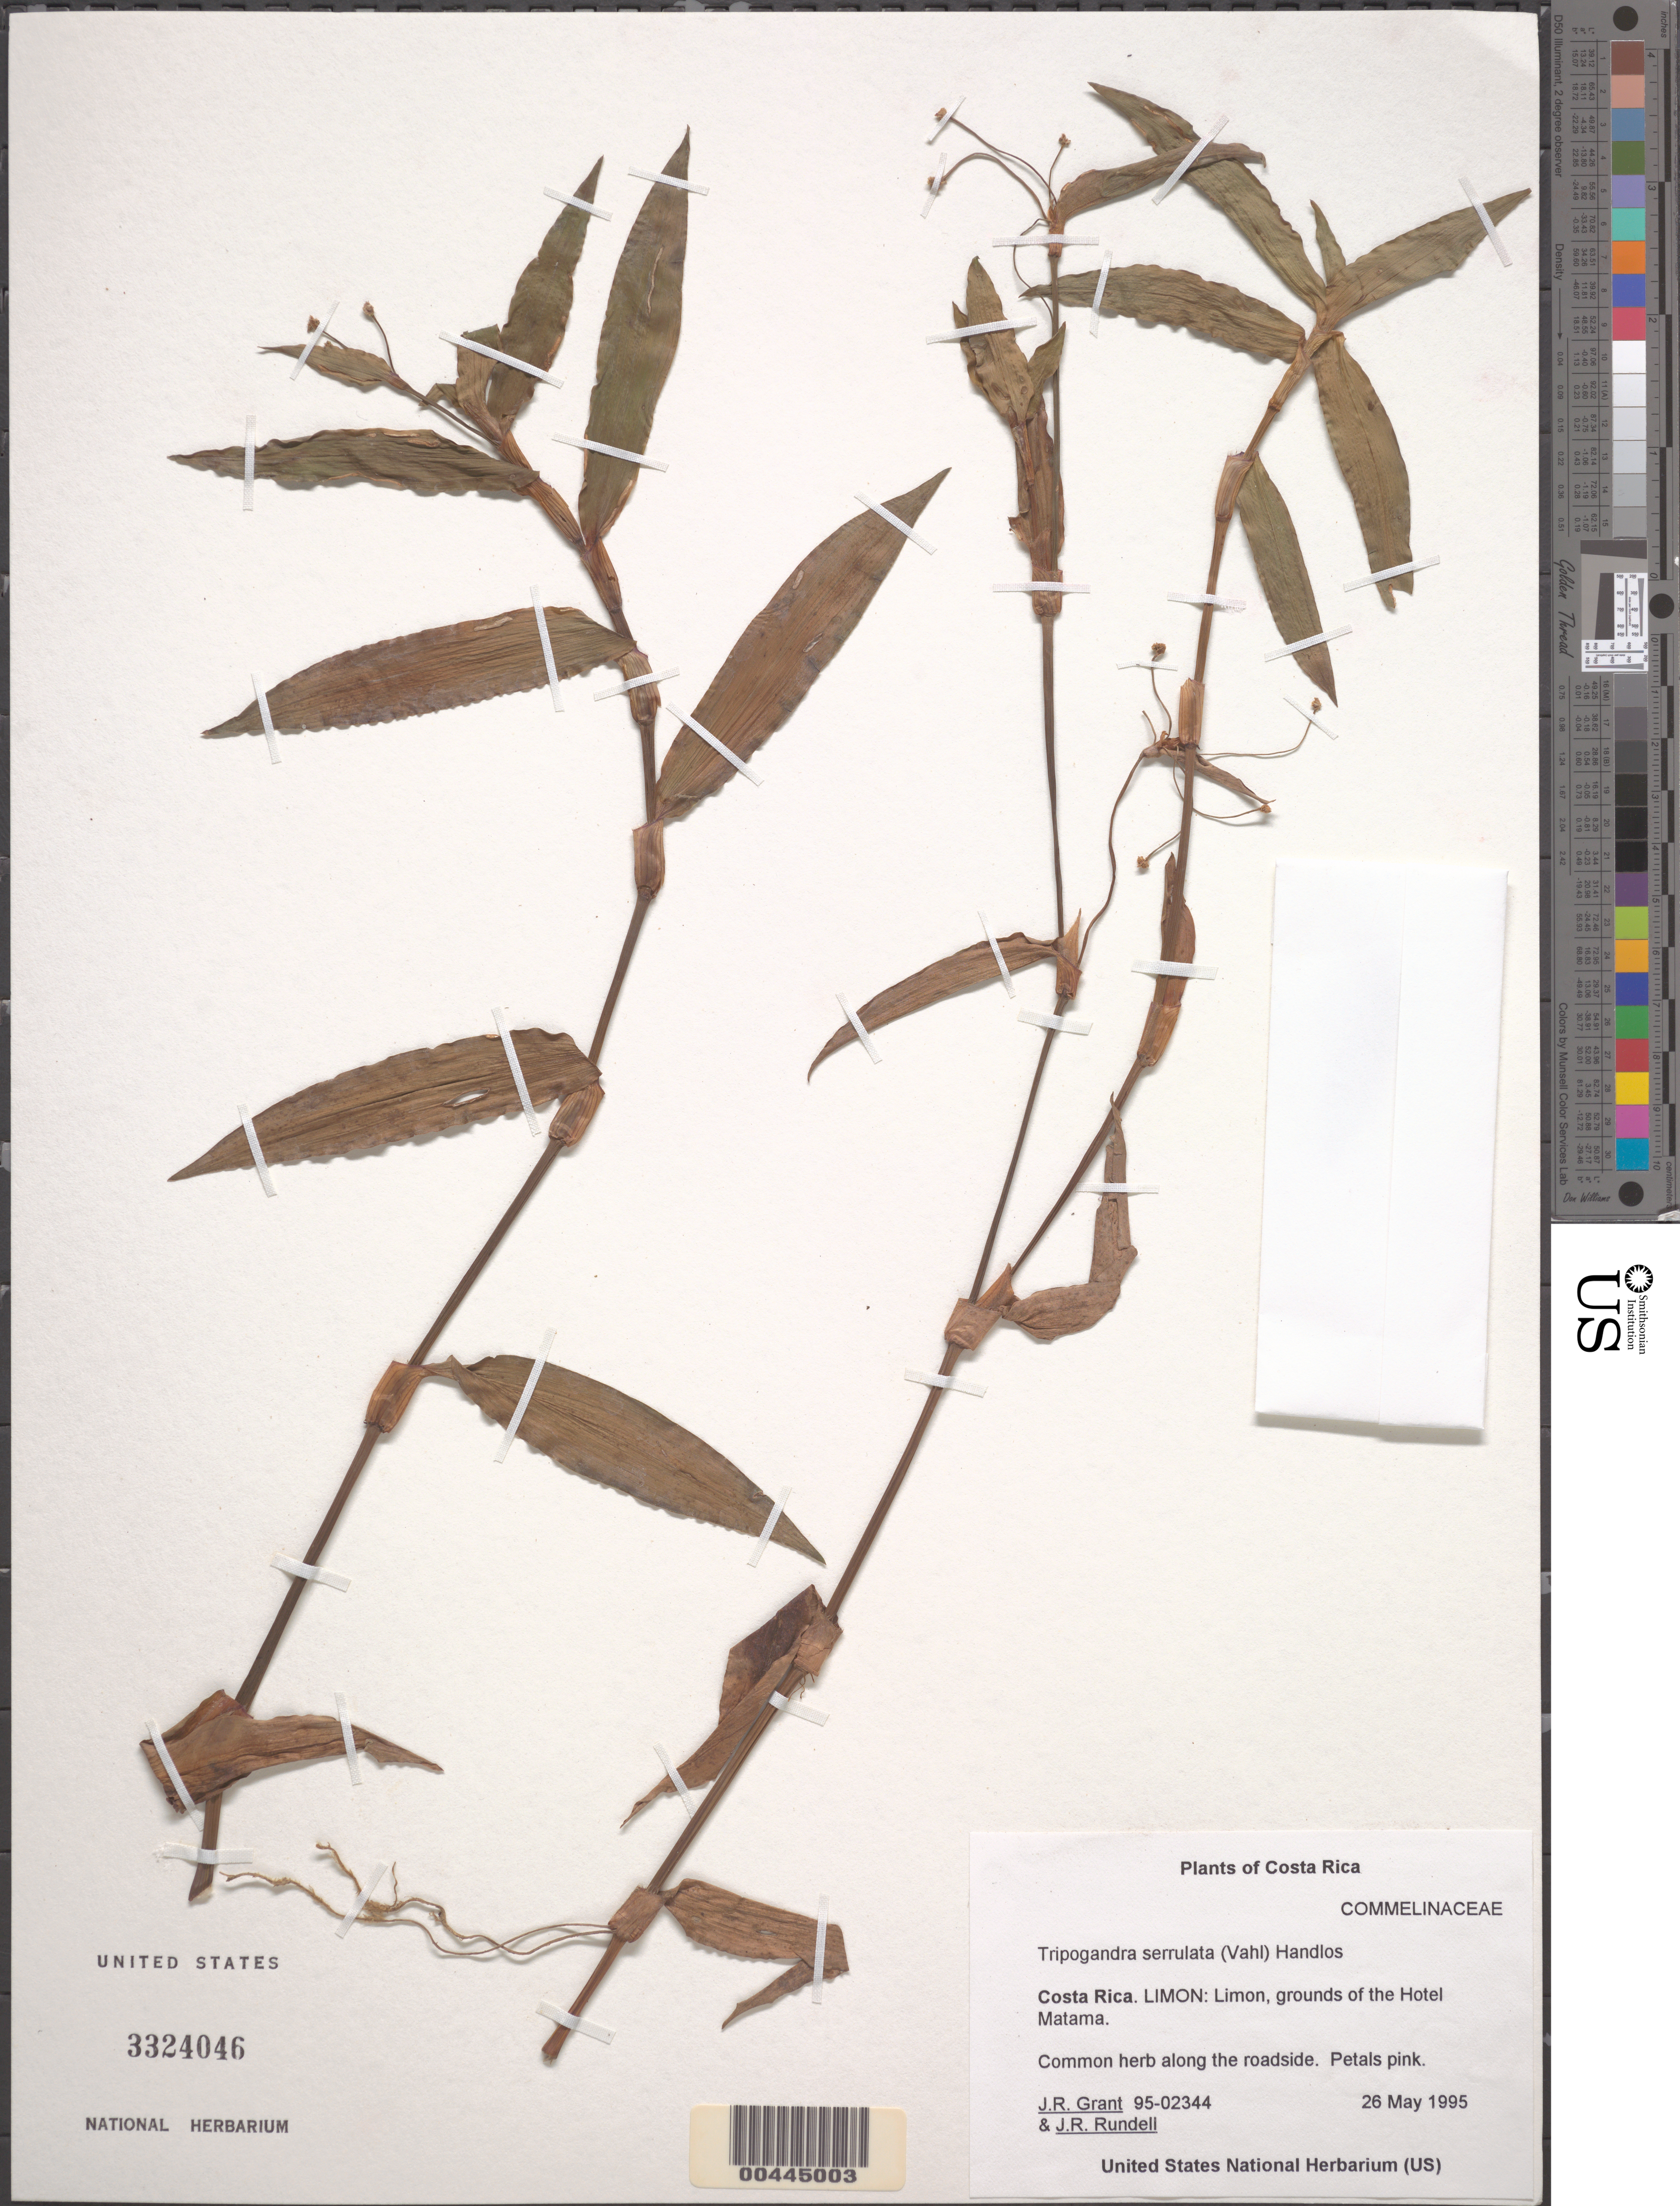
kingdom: Plantae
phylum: Tracheophyta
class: Liliopsida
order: Commelinales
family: Commelinaceae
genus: Tripogandra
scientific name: Tripogandra serrulata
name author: (Vahl) Handlos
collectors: J. R. Grant & J. R. Rundell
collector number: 95-02344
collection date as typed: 26 May 1995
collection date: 1995-05-26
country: Costa Rica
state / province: Limón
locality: Limon hotel matama grounds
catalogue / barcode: US 3324046